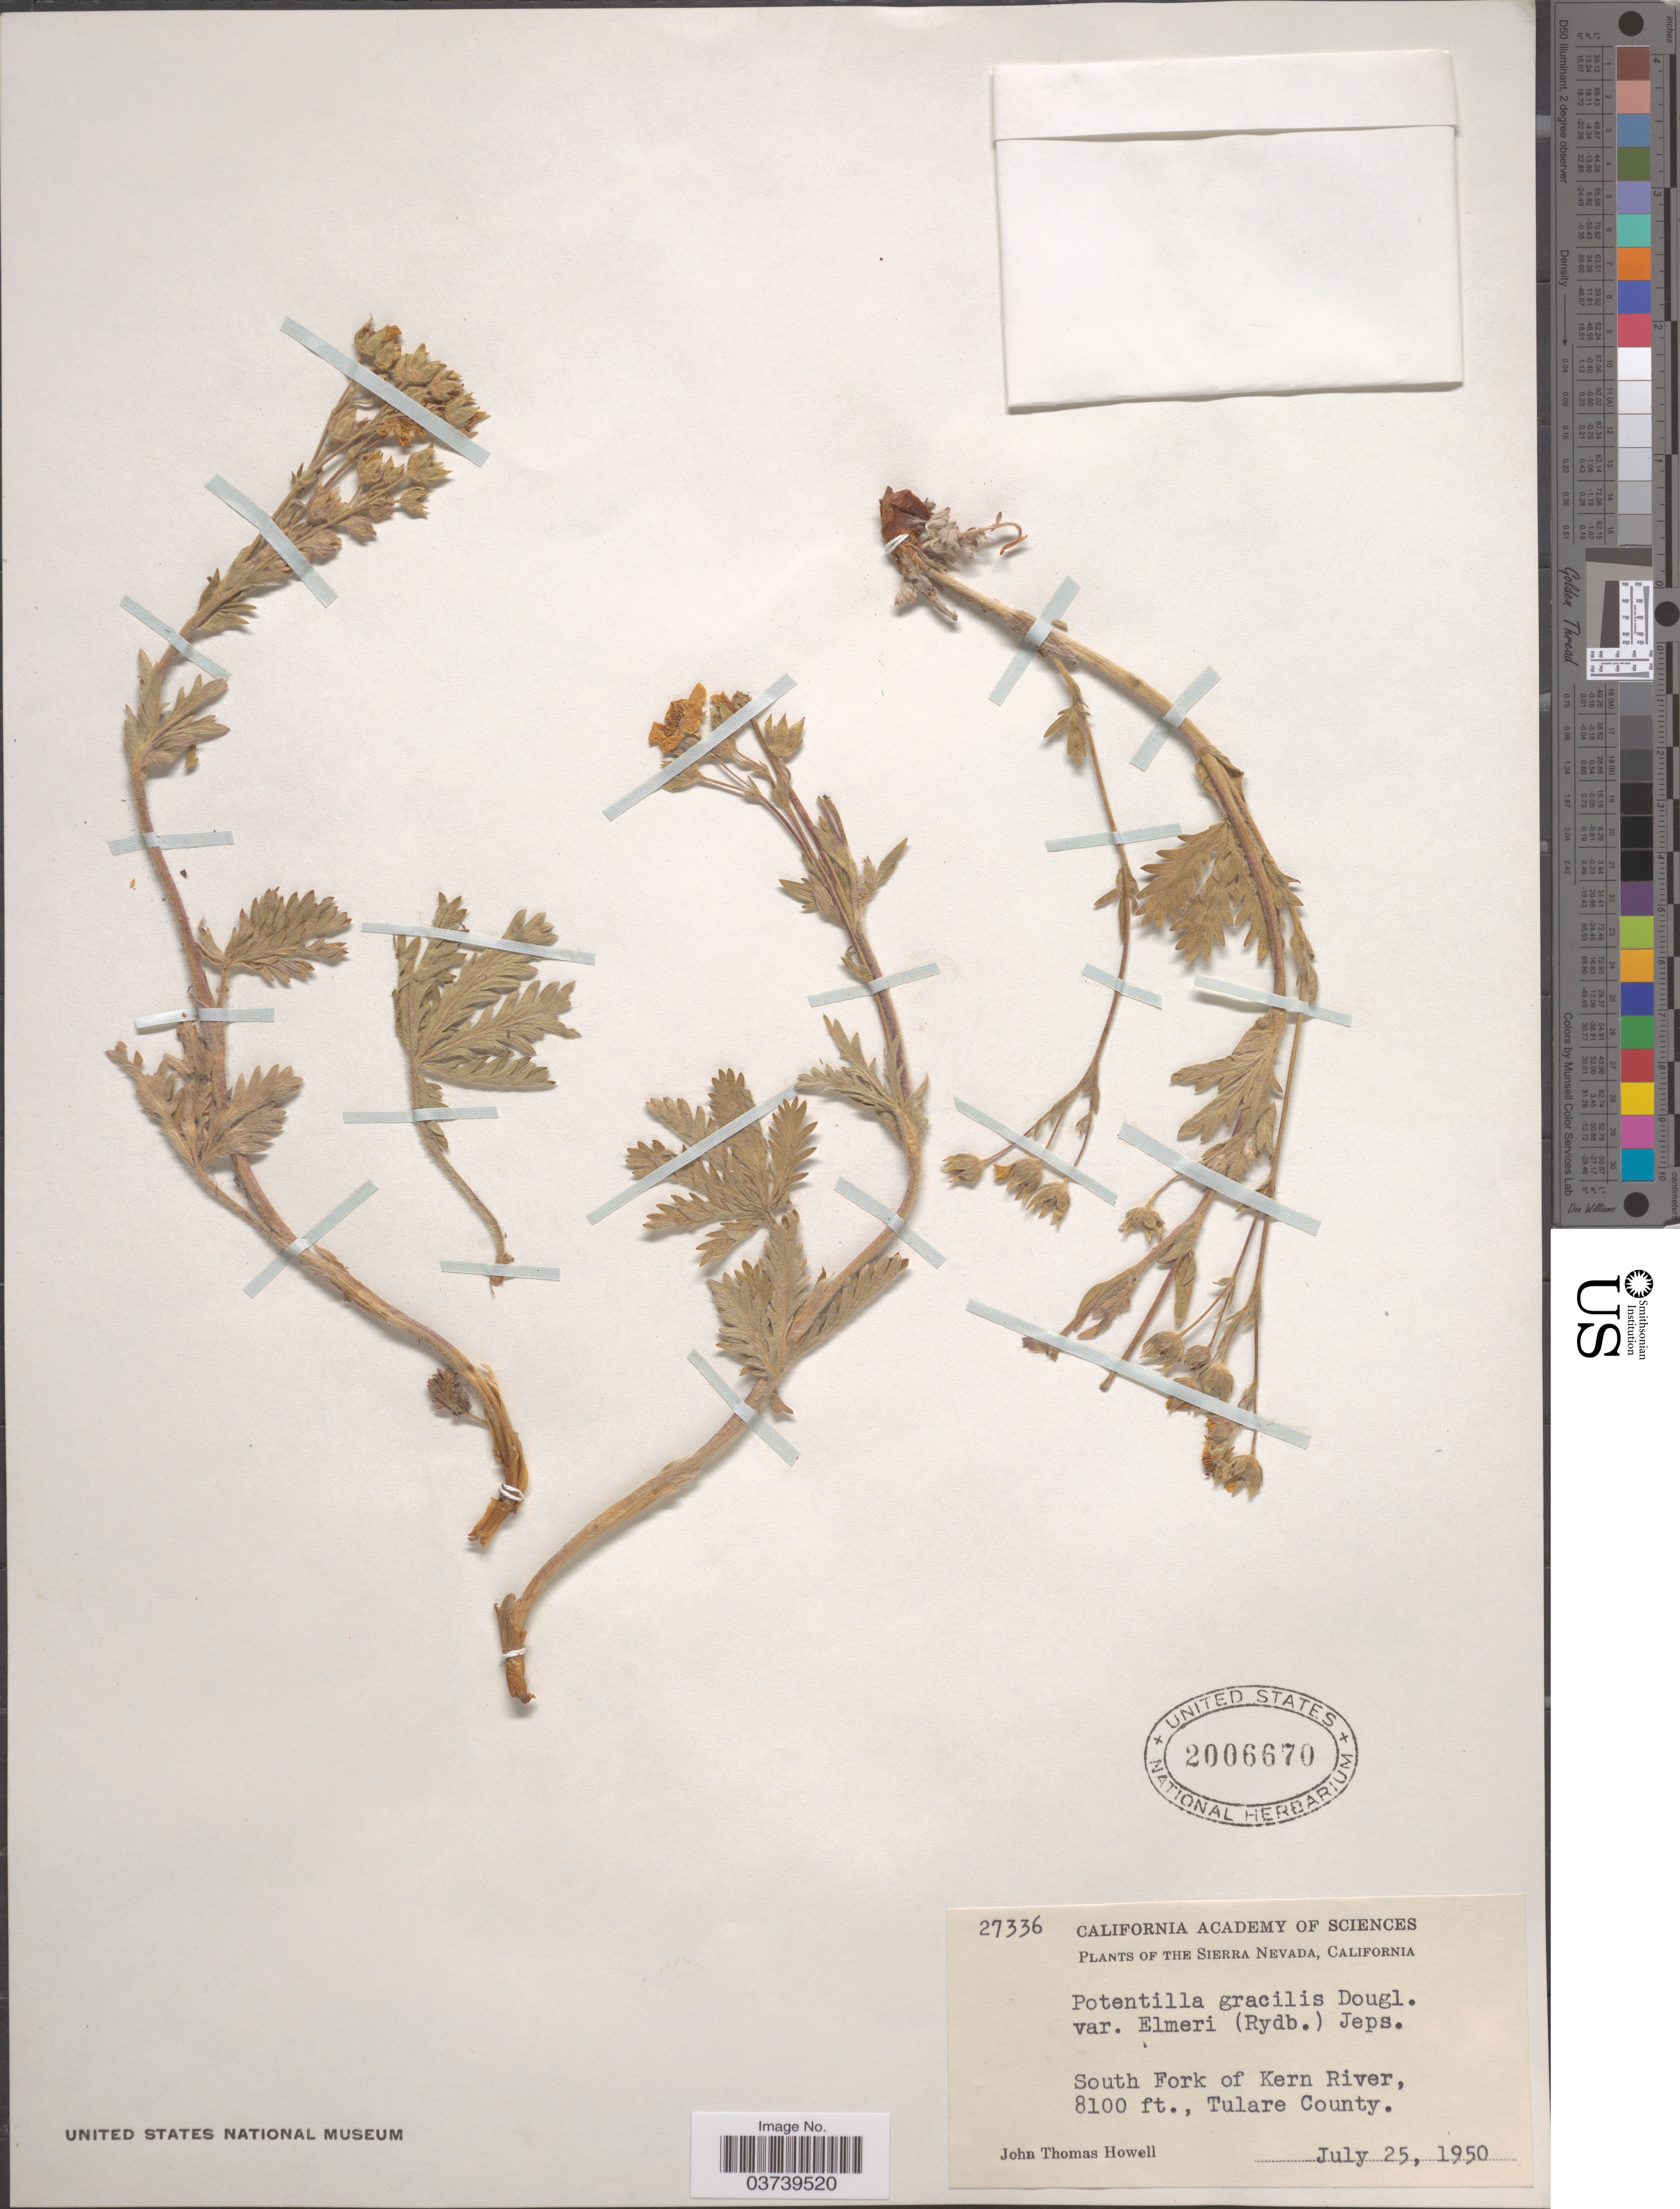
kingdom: Plantae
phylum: Tracheophyta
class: Magnoliopsida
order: Rosales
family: Rosaceae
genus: Potentilla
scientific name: Potentilla gracilis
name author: Douglas ex Hook.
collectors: J. T. Howell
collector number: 27336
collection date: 1950-07-25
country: United States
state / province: California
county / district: Tulare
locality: The Sierra Nevada. South Fork of Kern River, Tulare County.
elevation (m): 2469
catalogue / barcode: US 2006670